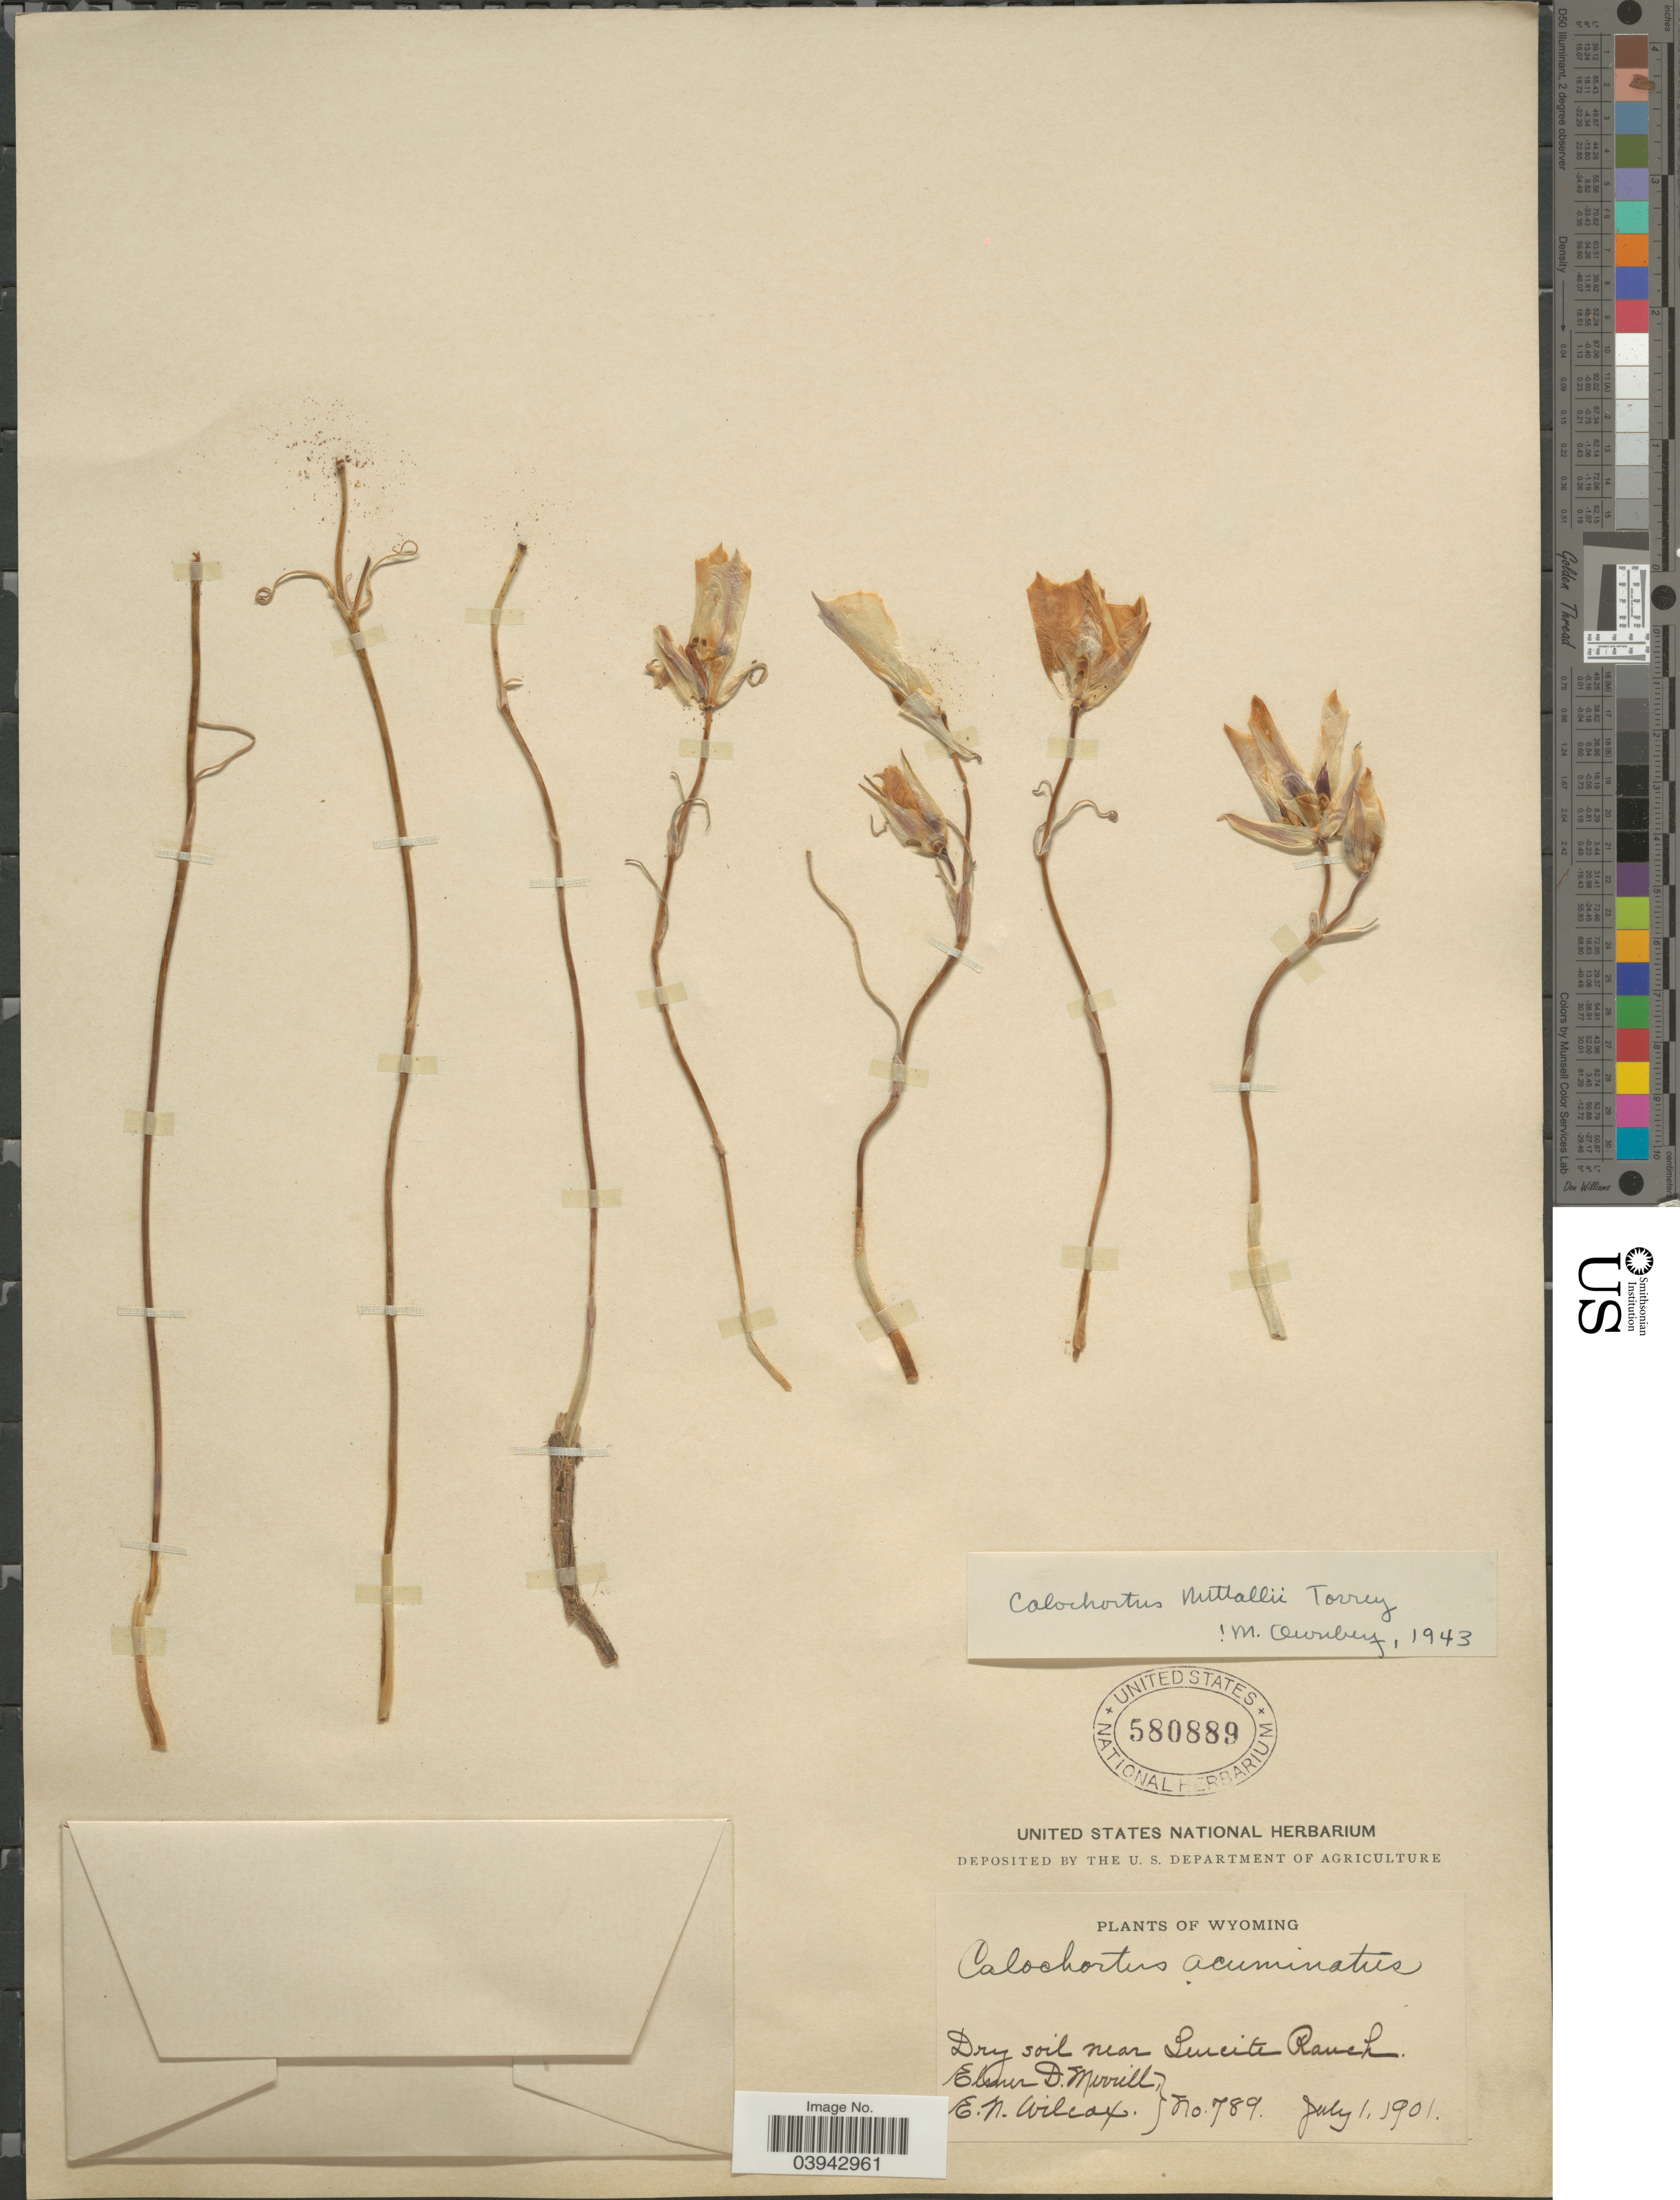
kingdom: Plantae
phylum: Tracheophyta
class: Liliopsida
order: Liliales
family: Liliaceae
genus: Calochortus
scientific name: Calochortus nuttallii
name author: Torr.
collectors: E. D. Merrill & E. Wilcox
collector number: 789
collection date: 1901-07-01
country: United States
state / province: Wyoming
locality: Near Leucite Ranch.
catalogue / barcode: US 580889